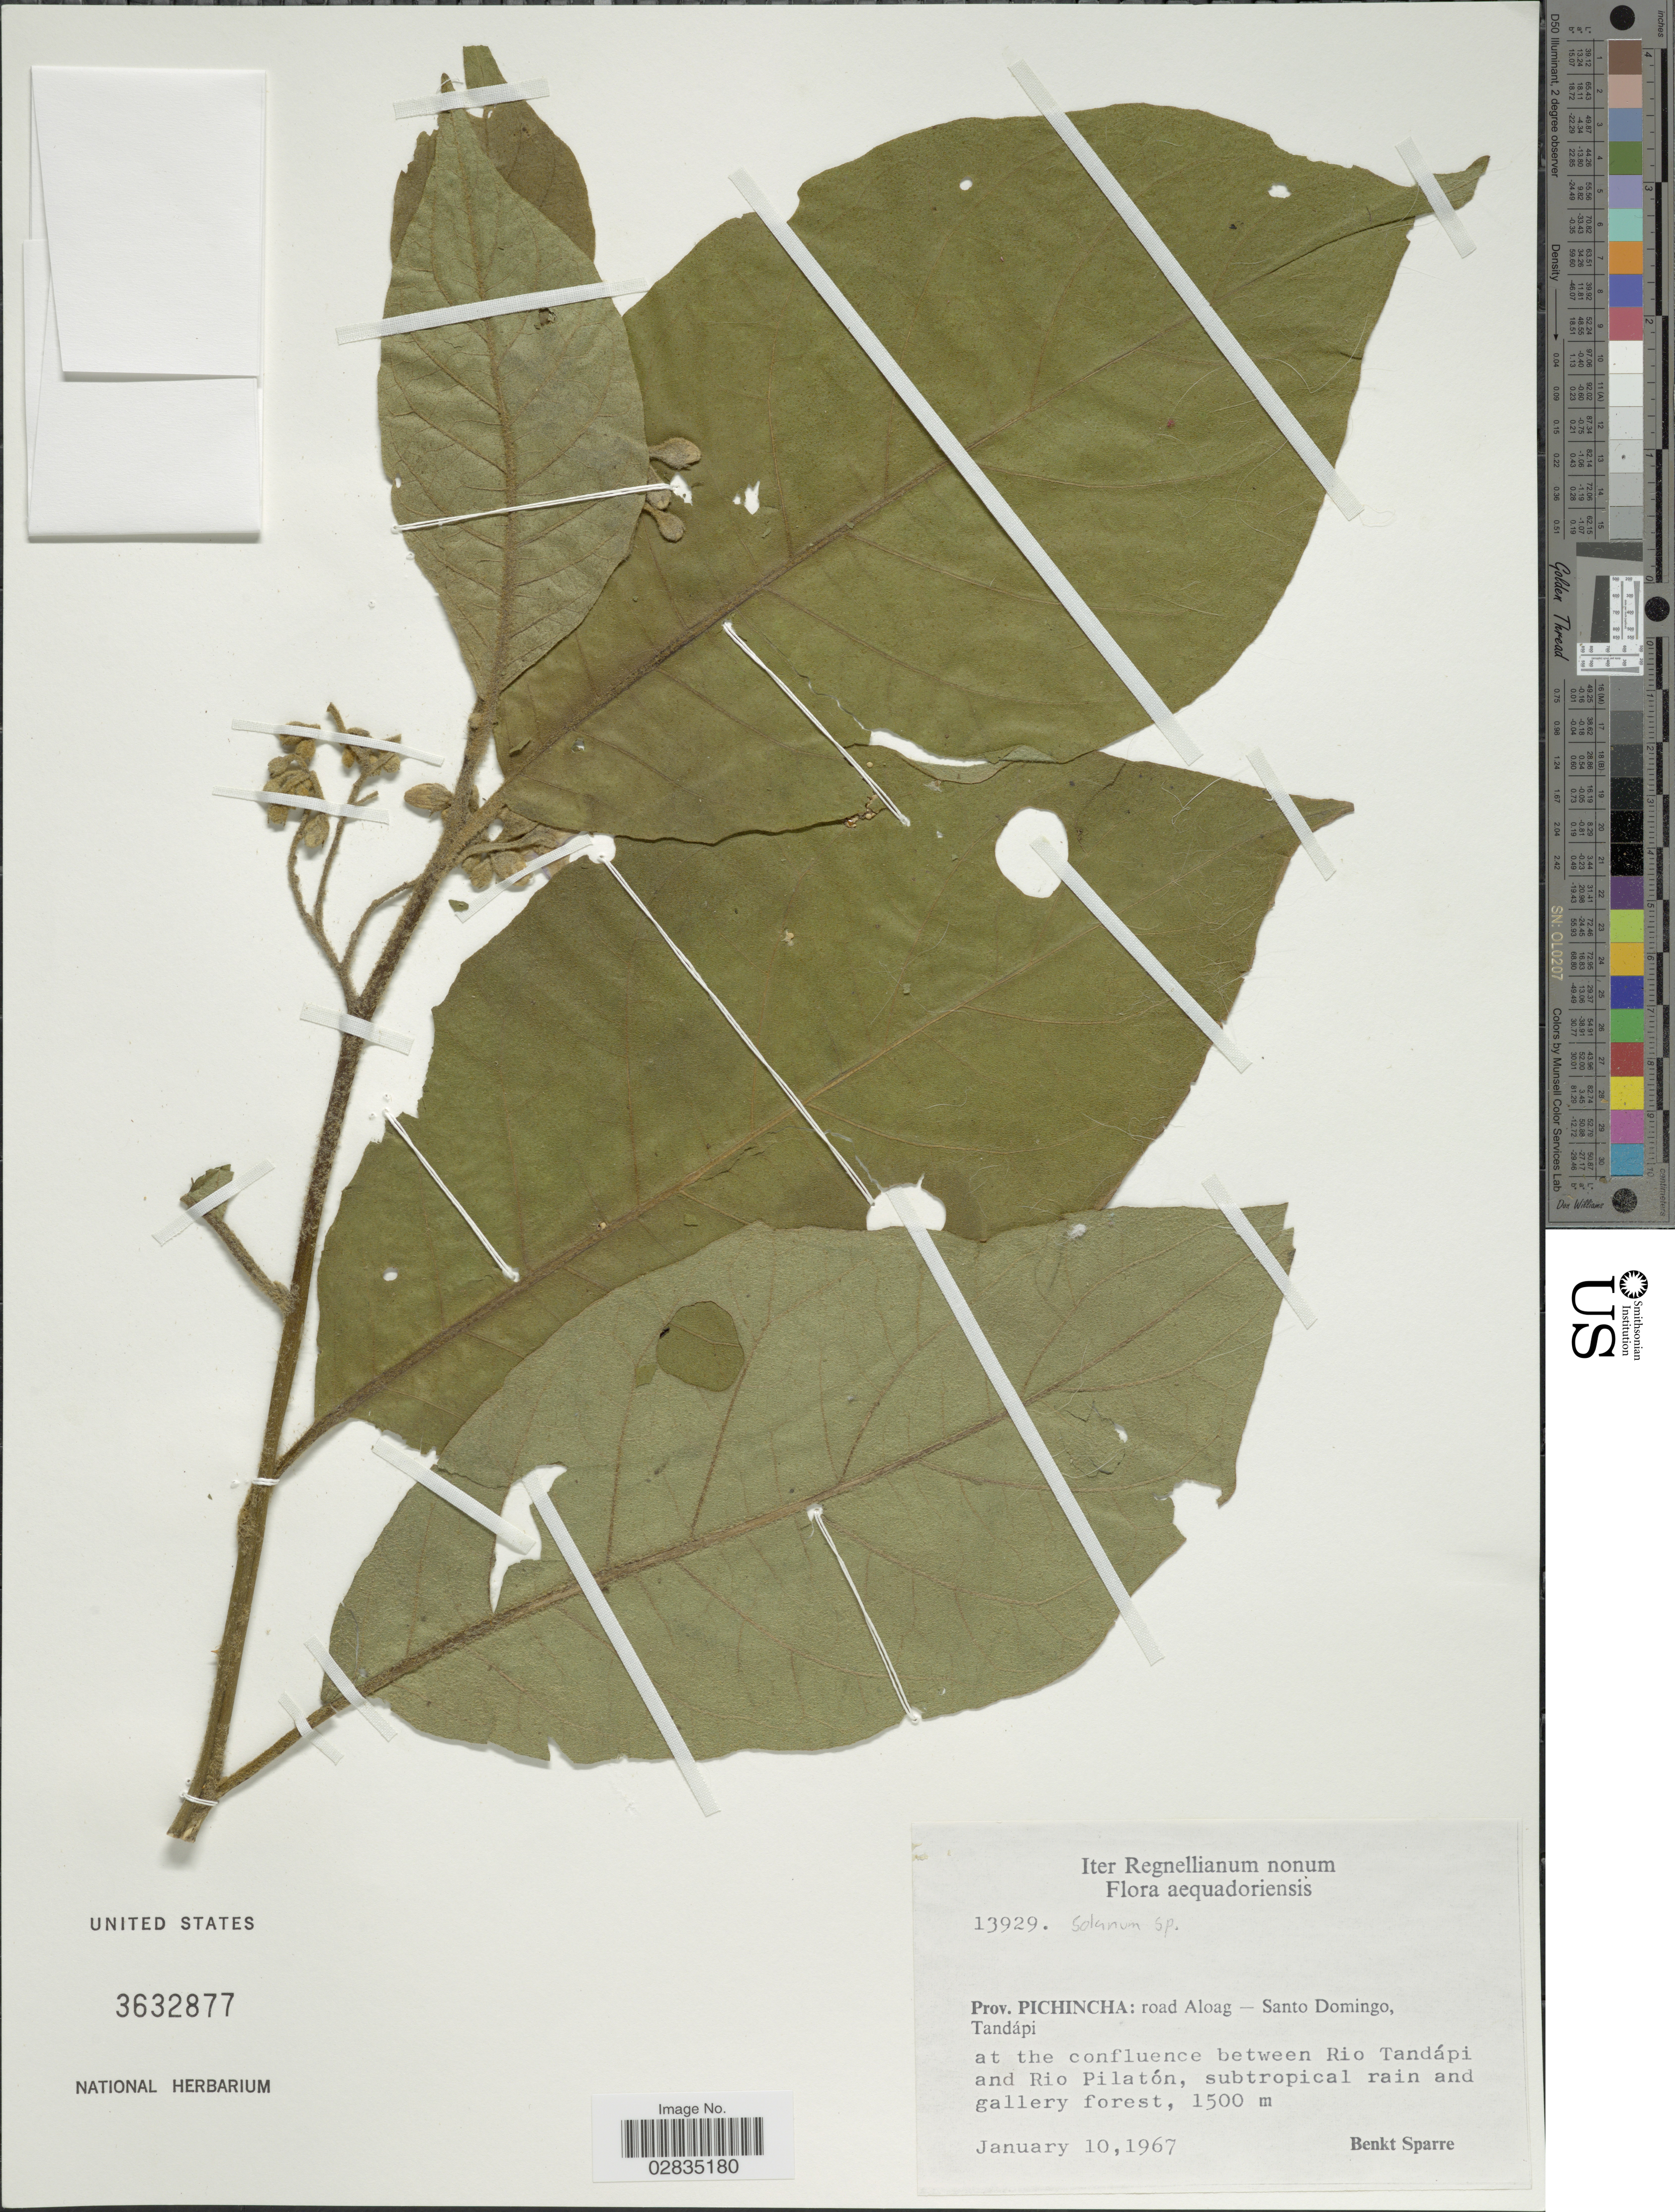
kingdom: Plantae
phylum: Tracheophyta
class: Magnoliopsida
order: Solanales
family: Solanaceae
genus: Solanum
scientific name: Solanum asperolanatum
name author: Ruiz & Pav.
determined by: Knapp, S. D.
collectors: B. Sparre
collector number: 13929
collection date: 1967-01-10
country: Ecuador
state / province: Pichincha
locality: Road Aloag-Santo Domingo, Tandápi, at the confluence between Rio Tandápi and Rio Pilatón.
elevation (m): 1500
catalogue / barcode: US 3632877